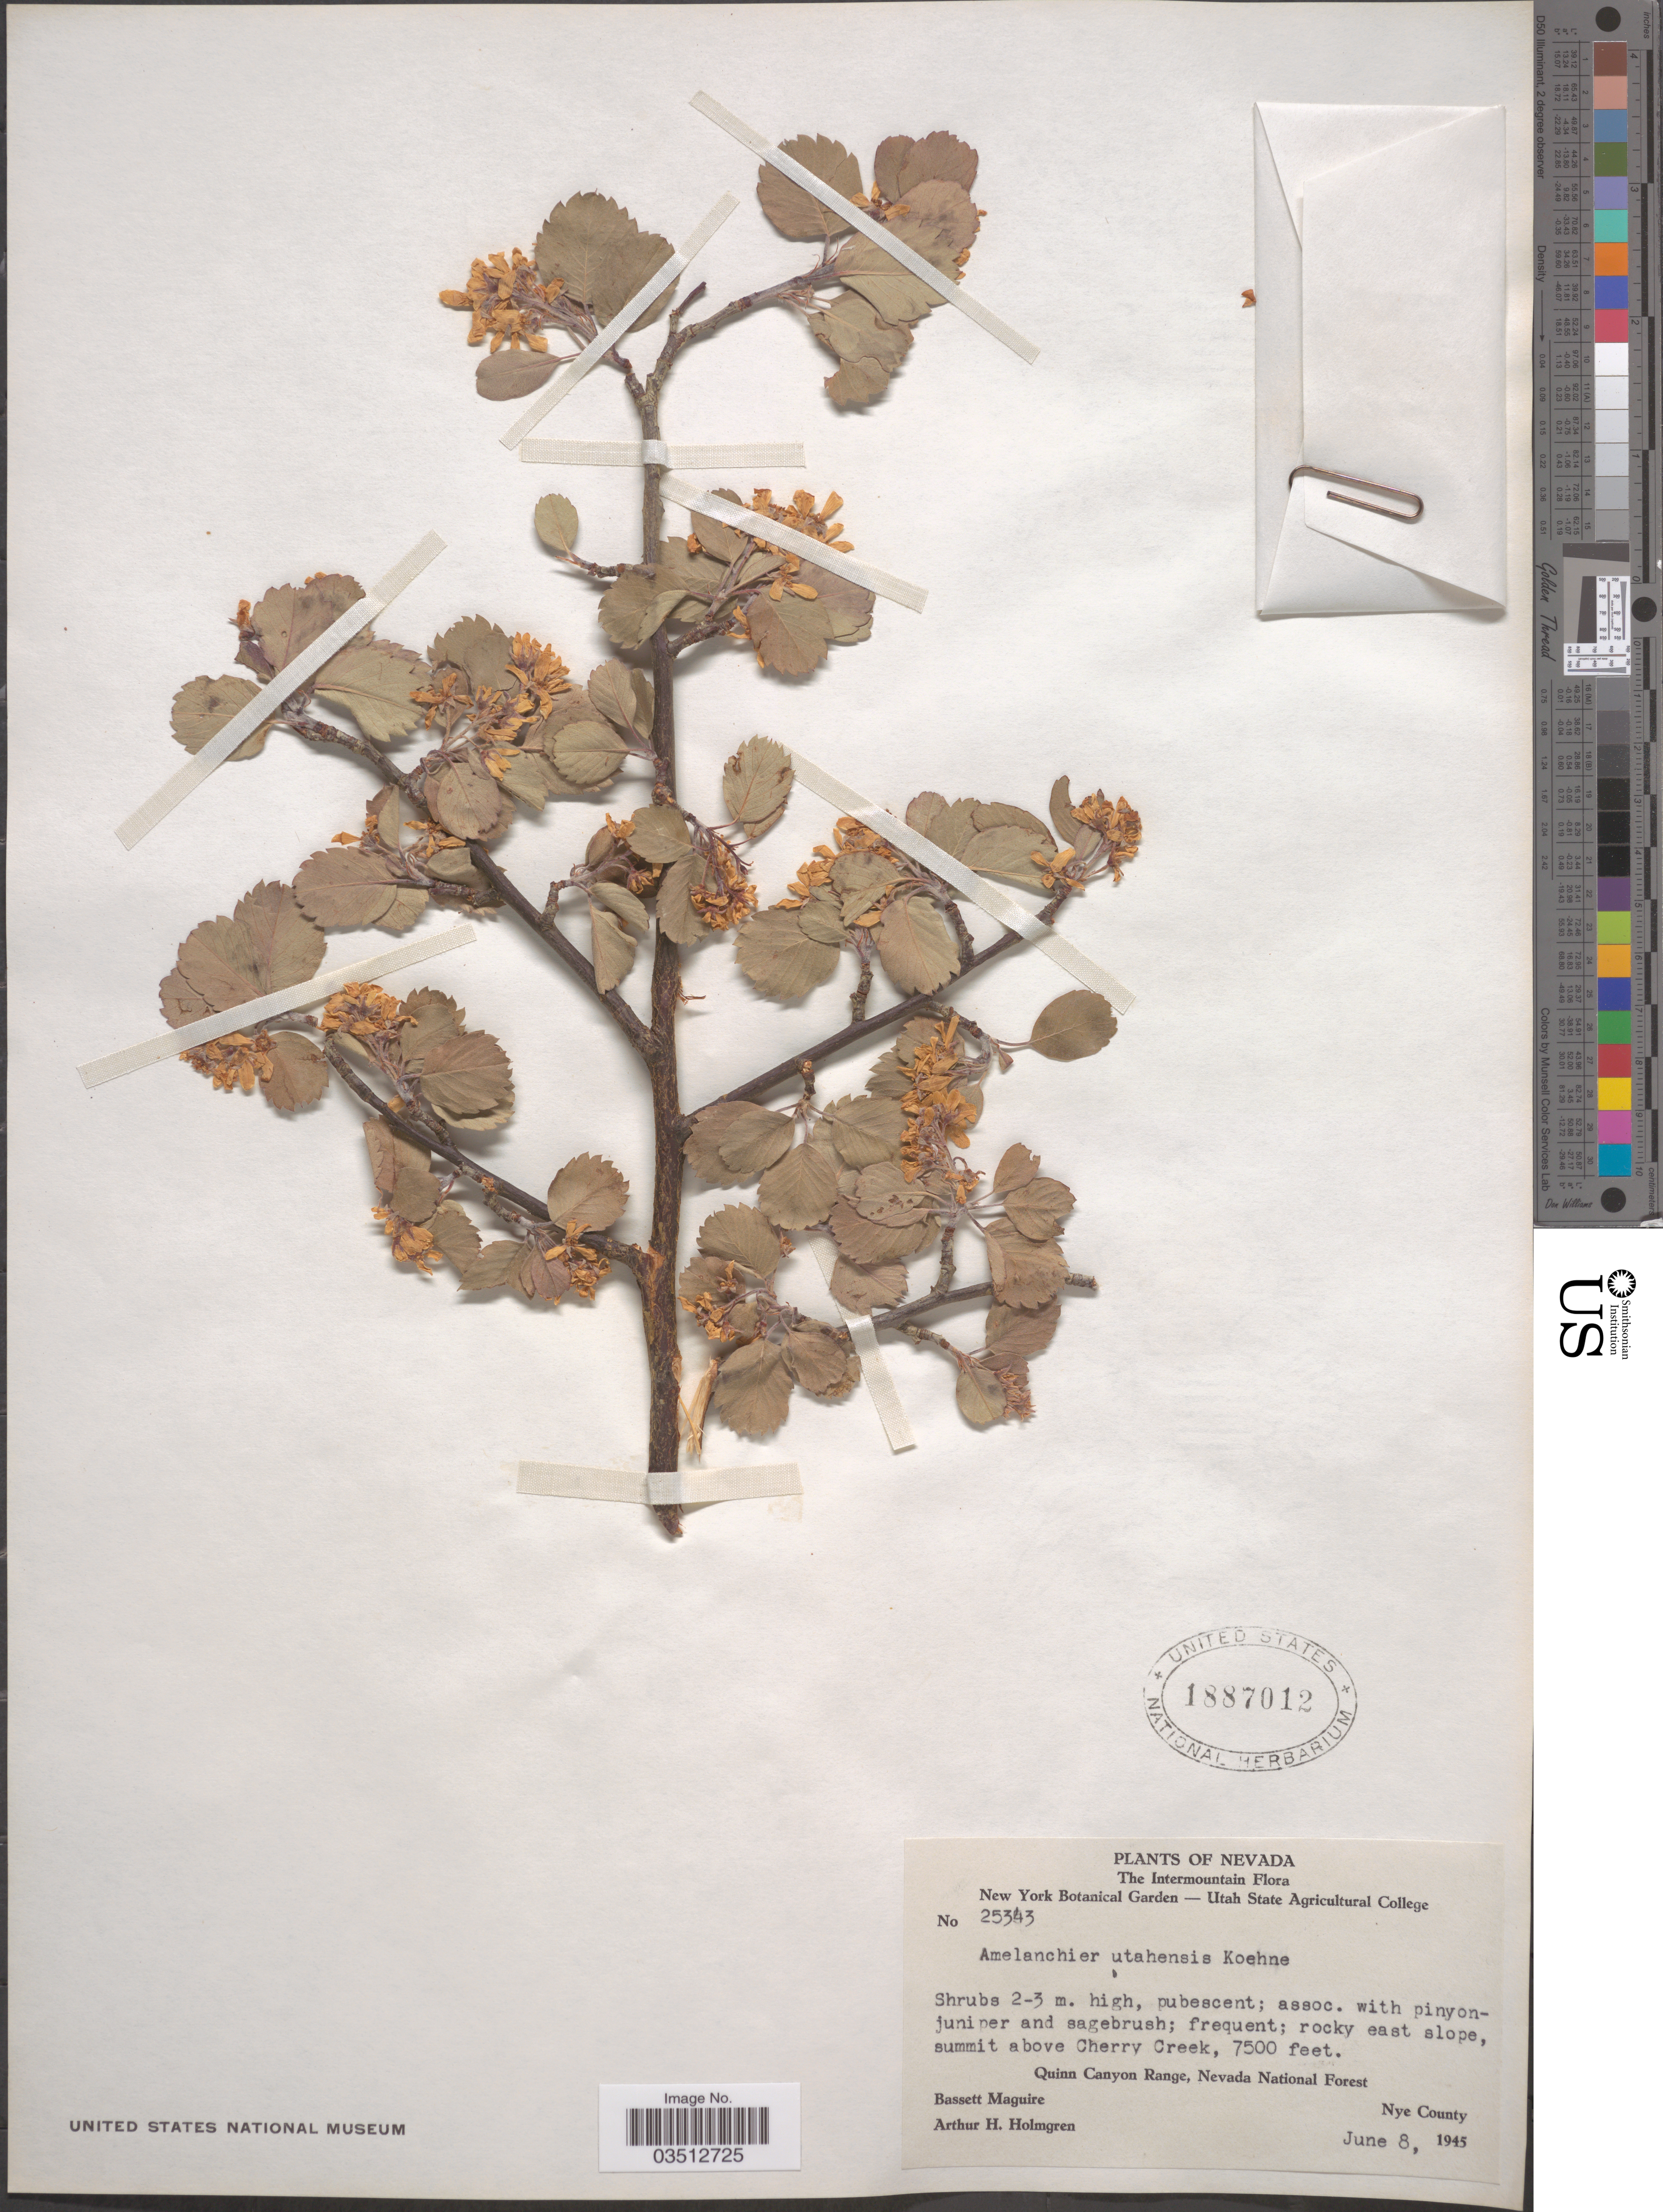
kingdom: Plantae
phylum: Tracheophyta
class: Magnoliopsida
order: Rosales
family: Rosaceae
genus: Amelanchier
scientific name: Amelanchier utahensis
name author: Koehne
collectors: B. Maguire & A. H. Holmgren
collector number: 25343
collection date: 1945-06-08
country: United States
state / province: Nevada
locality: The Intermountain. Rocky east slope, summit above Cherry Creek, Quinn Canyon Range, Nevada National Forest, Nye County.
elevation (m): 2286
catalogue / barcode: US 1887012